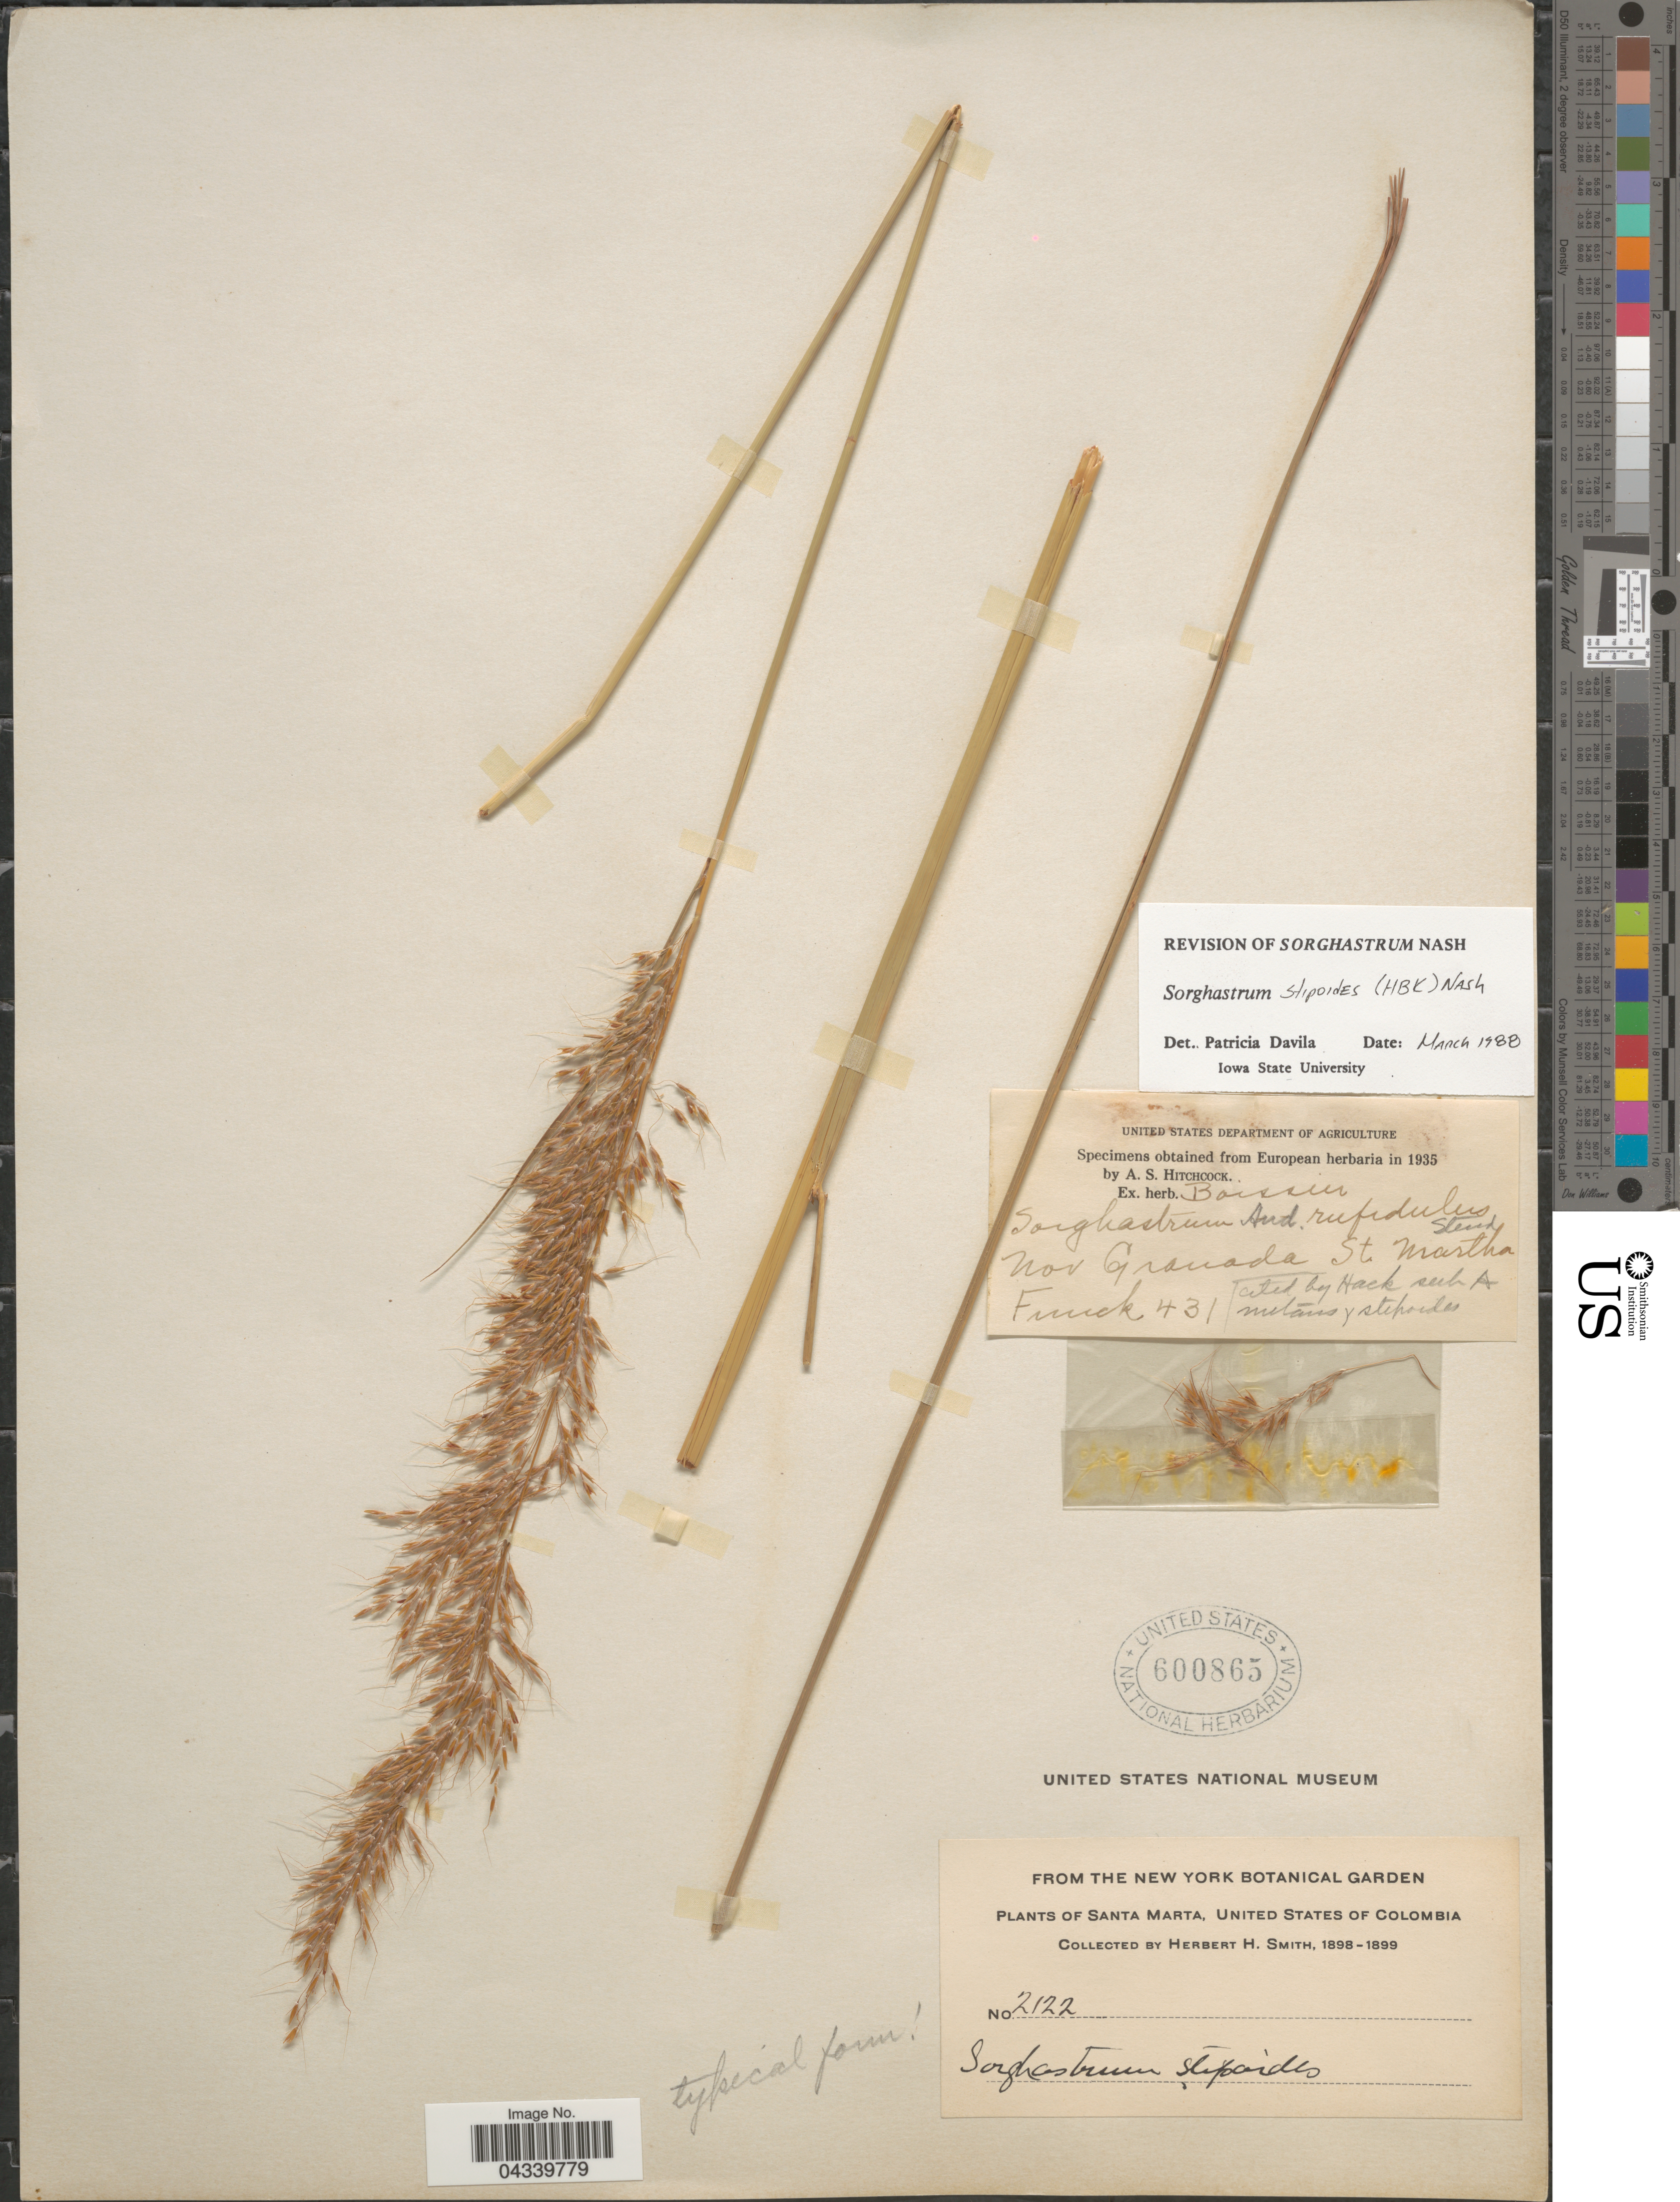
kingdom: Plantae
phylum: Tracheophyta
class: Liliopsida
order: Poales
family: Poaceae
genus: Sorghastrum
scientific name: Sorghastrum stipoides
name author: (Kunth) Nash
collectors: -. Funck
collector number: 431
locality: Nov Granada St. Martha.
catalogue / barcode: US 600865-2